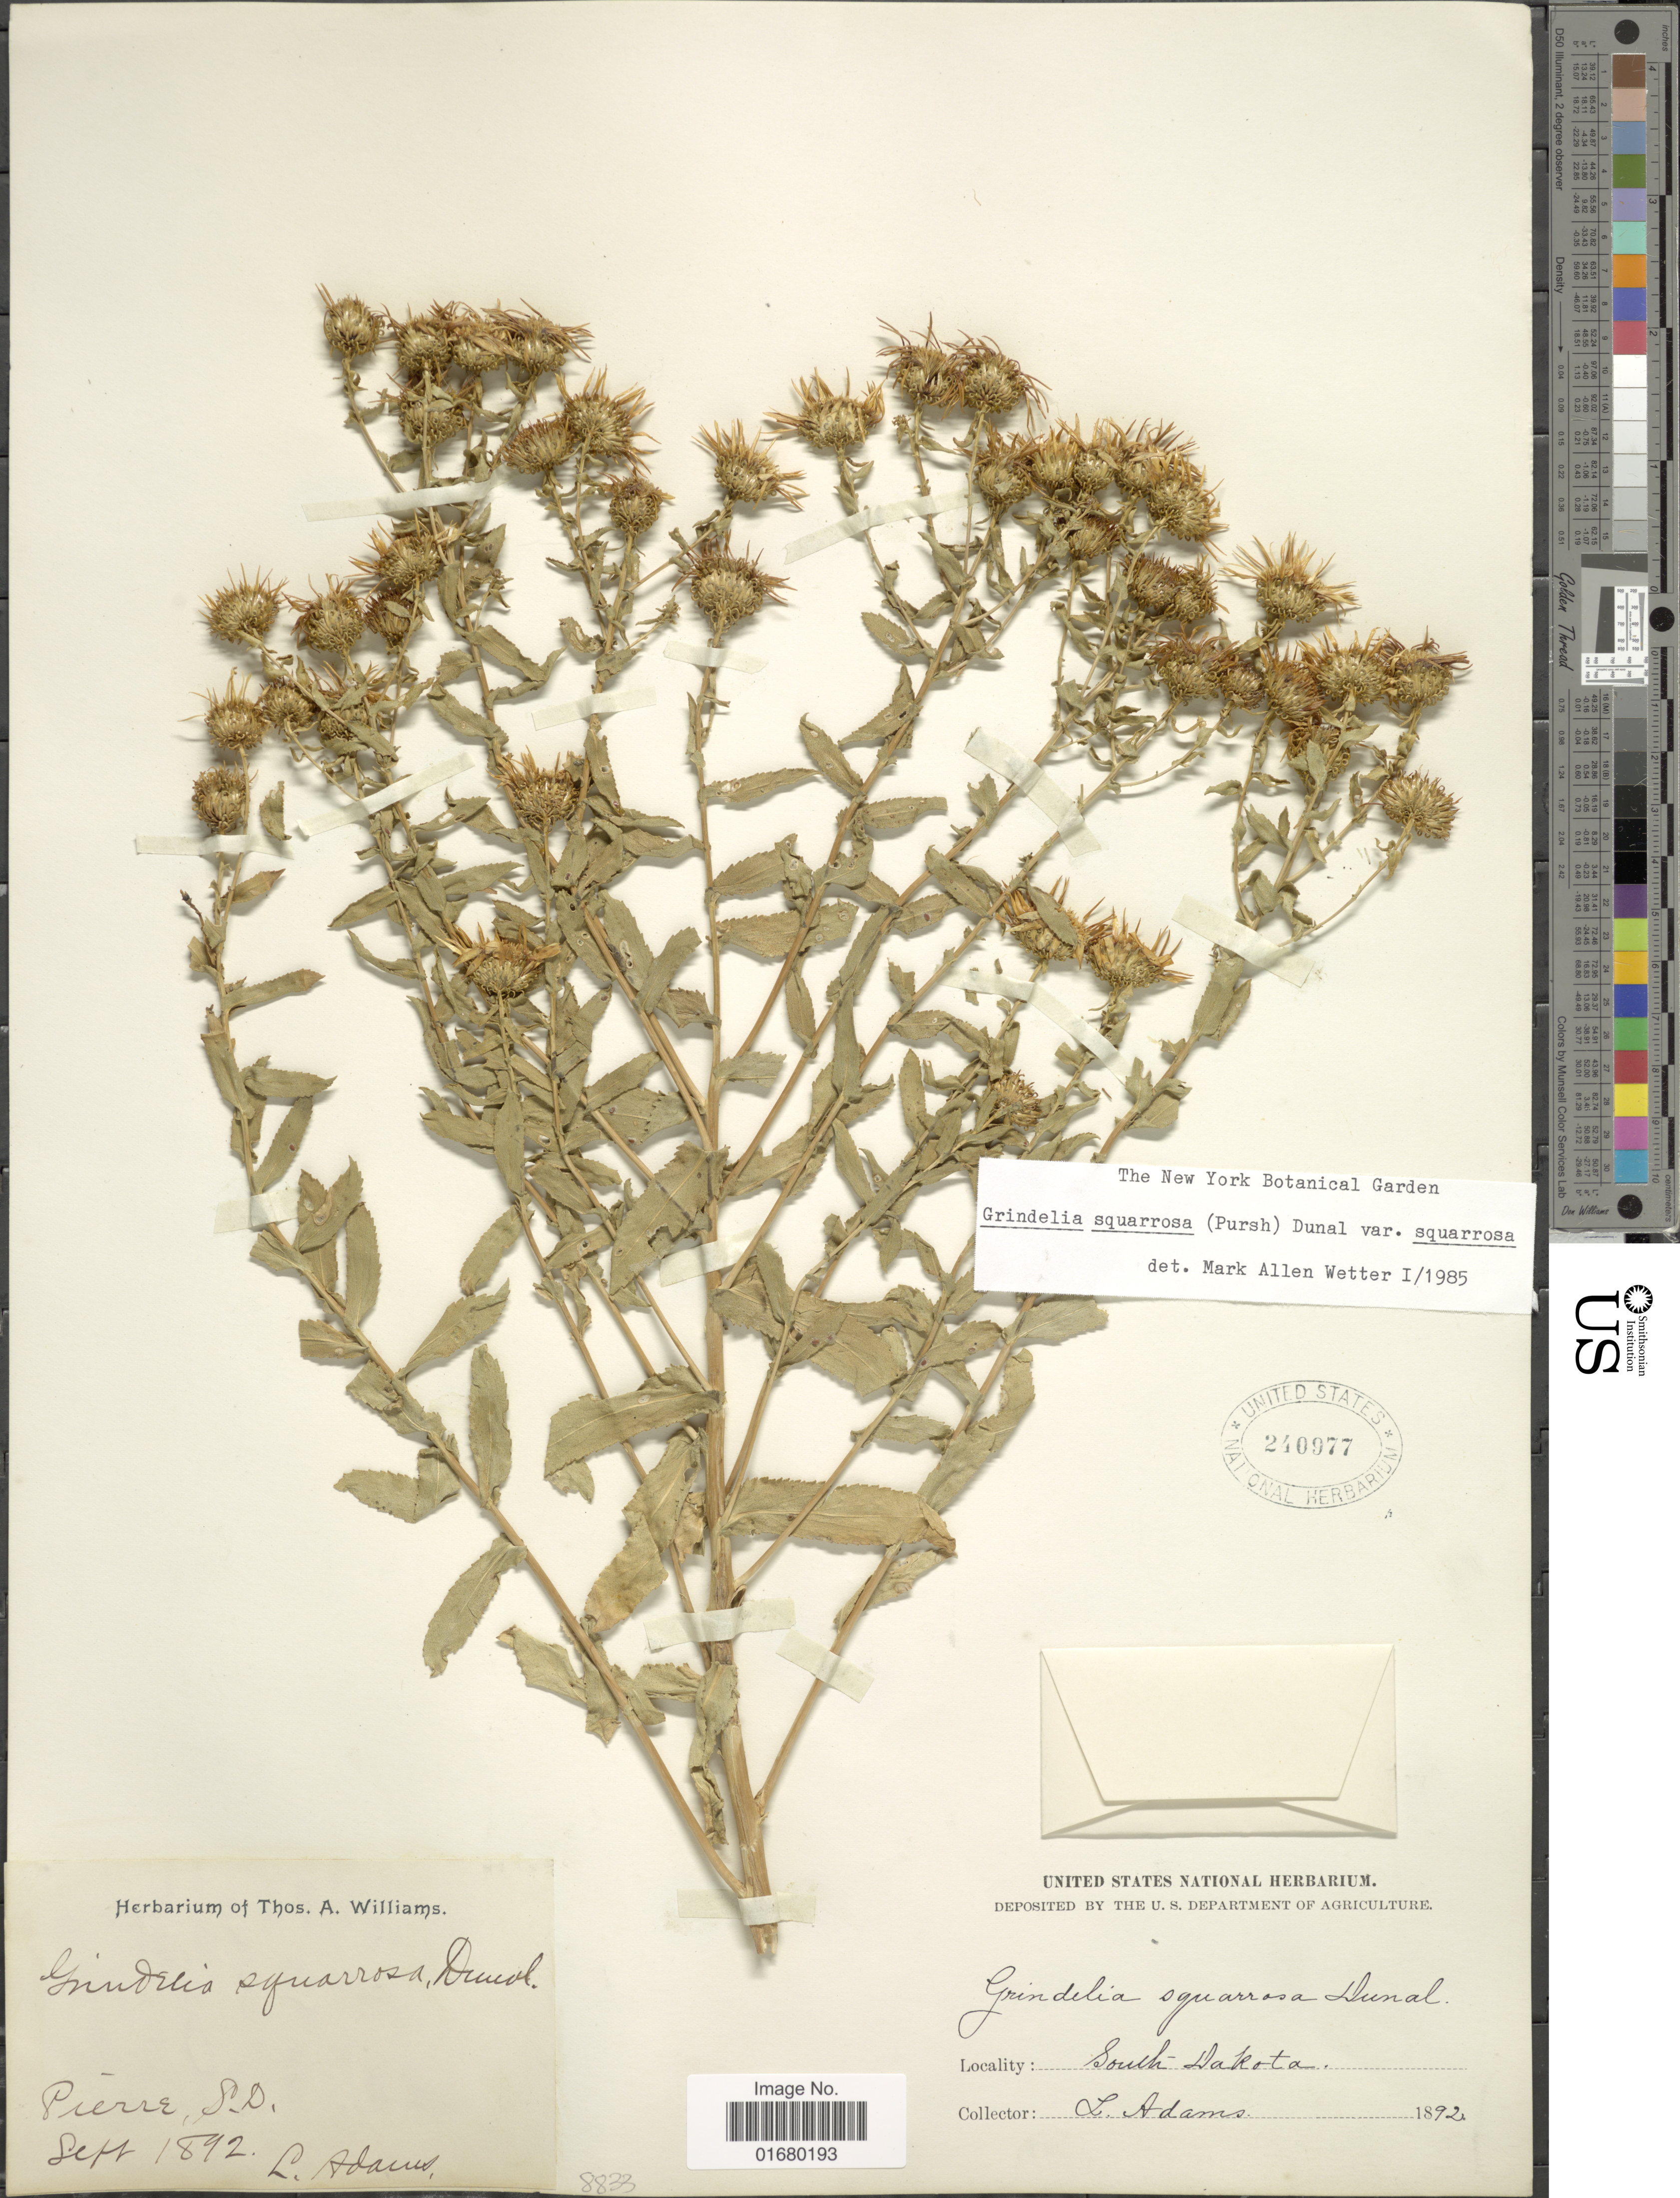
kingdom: Plantae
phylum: Tracheophyta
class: Magnoliopsida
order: Asterales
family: Asteraceae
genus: Grindelia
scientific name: Grindelia squarrosa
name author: (Pursh) Dunal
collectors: L. G. Adams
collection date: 1892-09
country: United States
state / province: South Dakota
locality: Pierre, S.D.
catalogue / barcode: US 240977